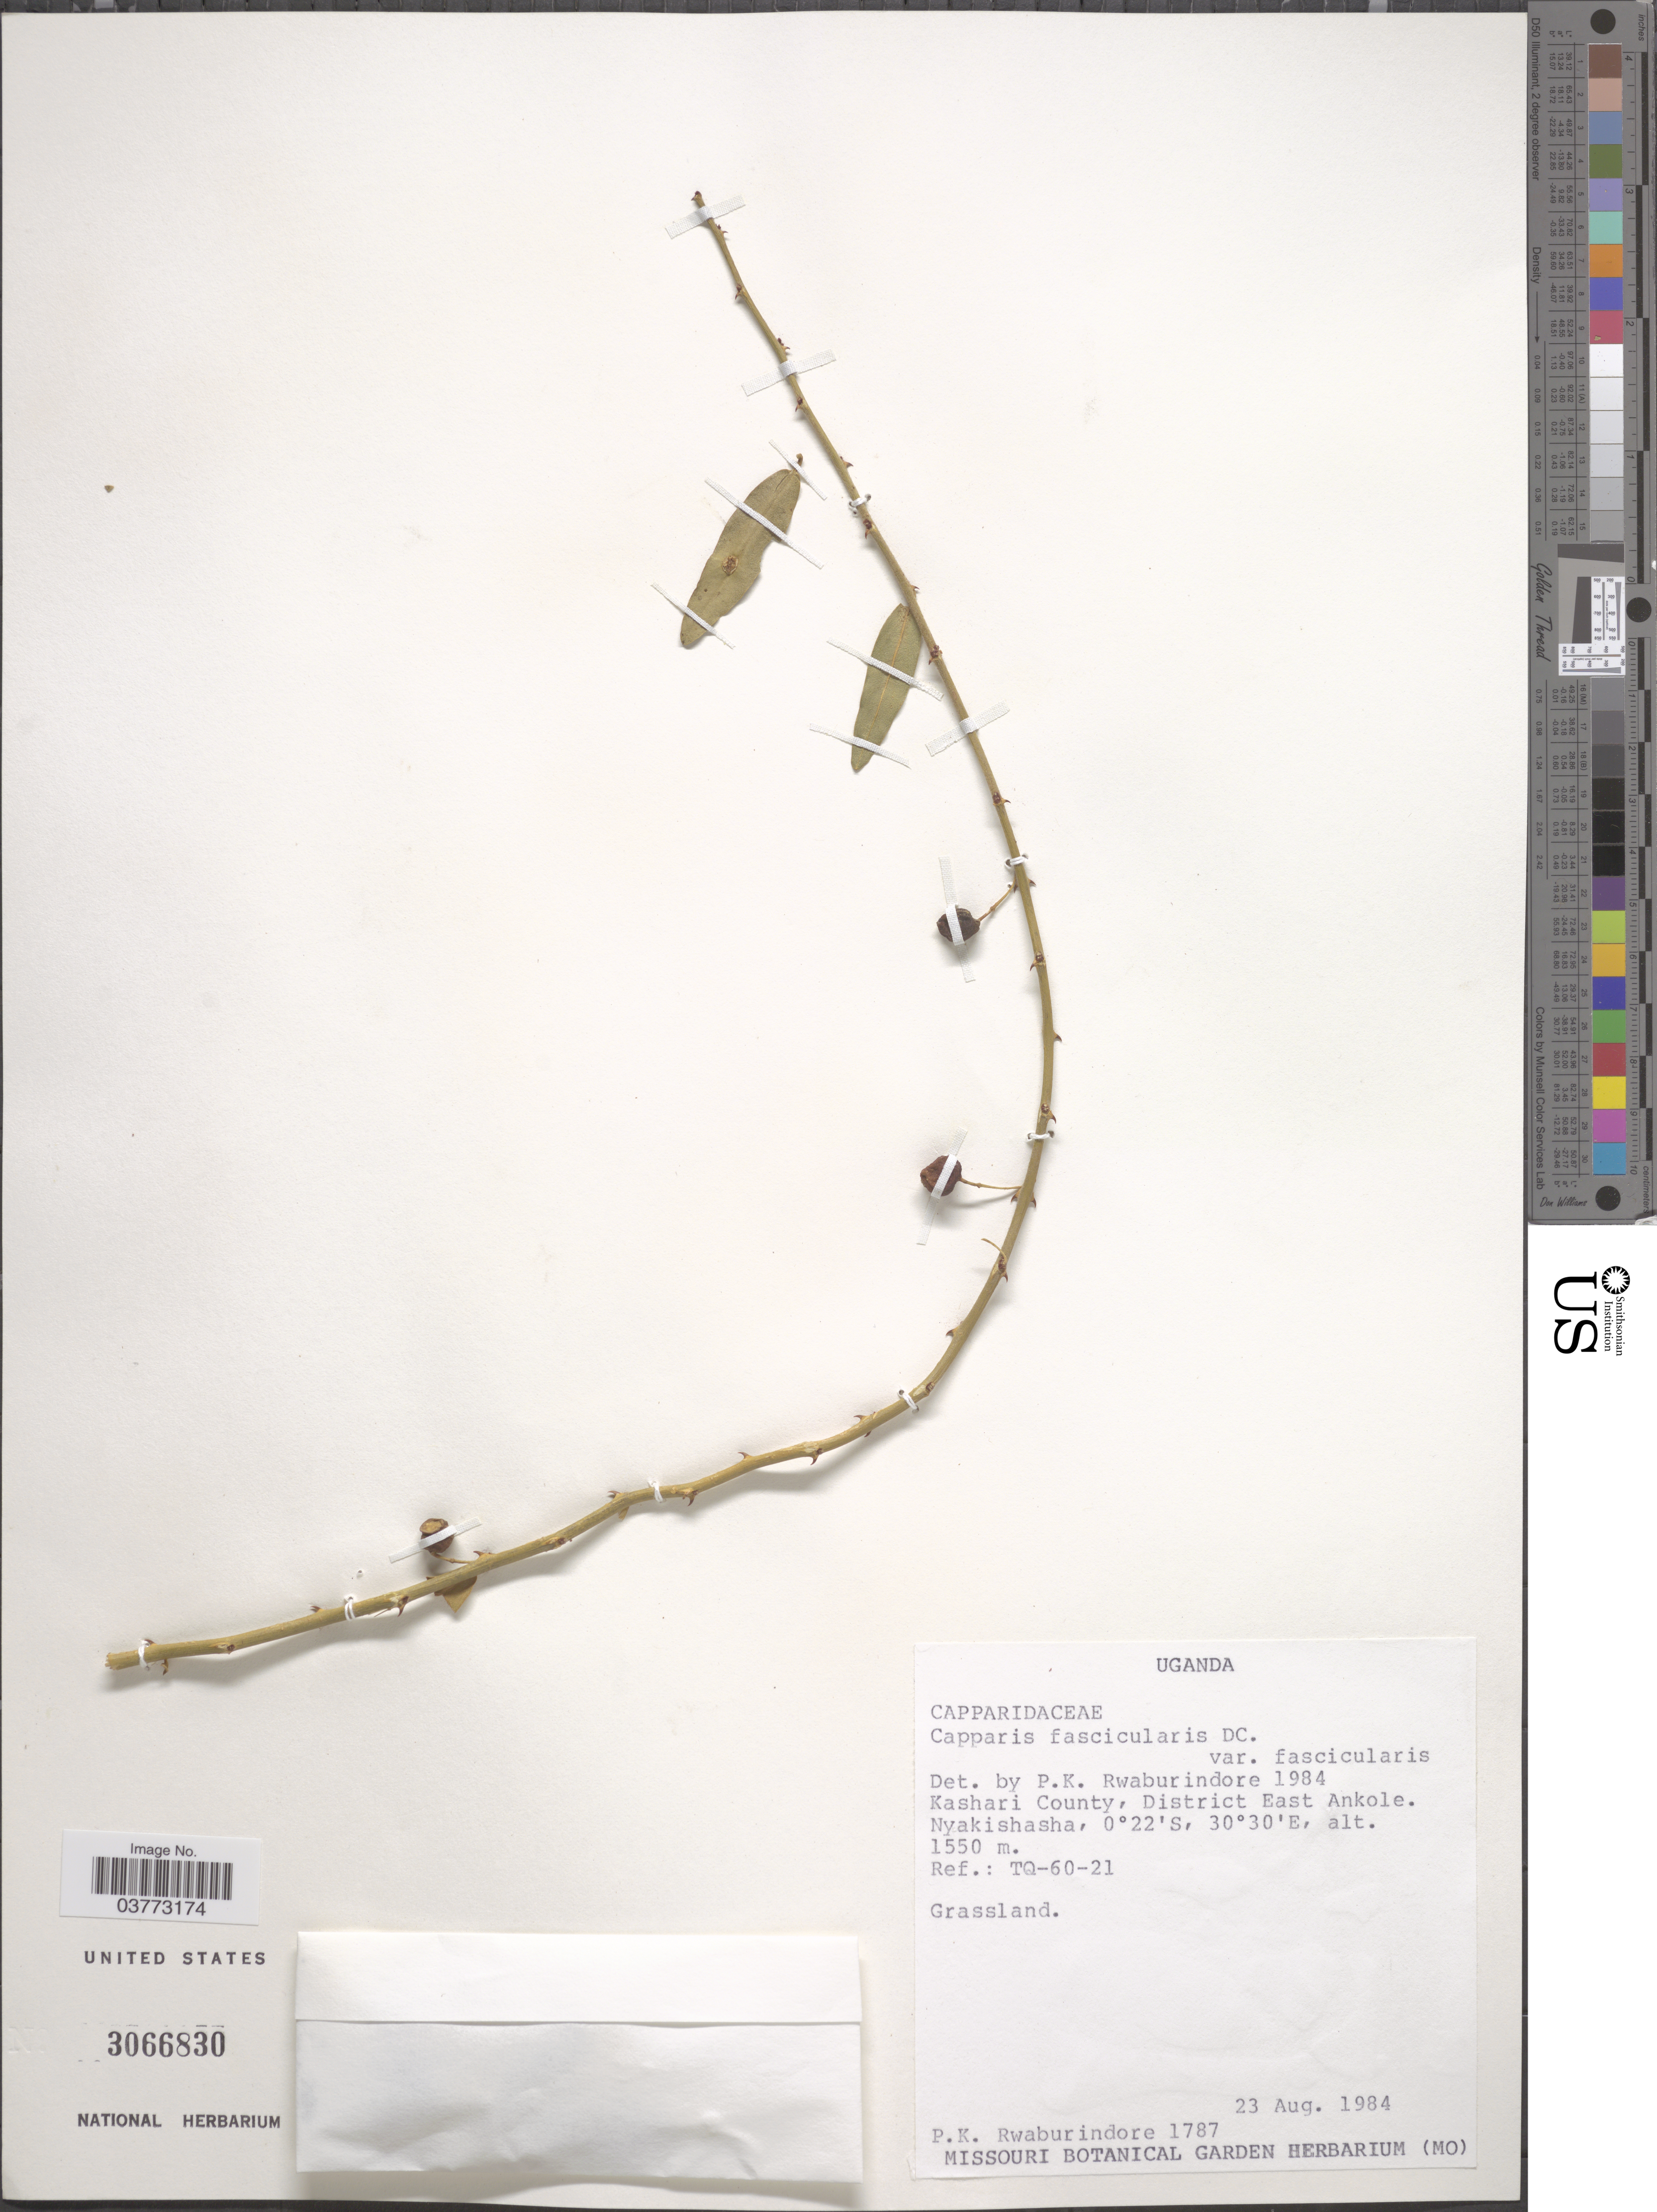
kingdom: Plantae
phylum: Tracheophyta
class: Magnoliopsida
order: Brassicales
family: Capparaceae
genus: Capparis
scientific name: Capparis fascicularis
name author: DC.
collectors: P. Rwaburindore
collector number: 1787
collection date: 1984-08-23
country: Uganda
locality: Kashari County, District East Ankole. Nyakishasha. Ref.: TQ-60-21.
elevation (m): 1550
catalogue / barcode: US 3066830